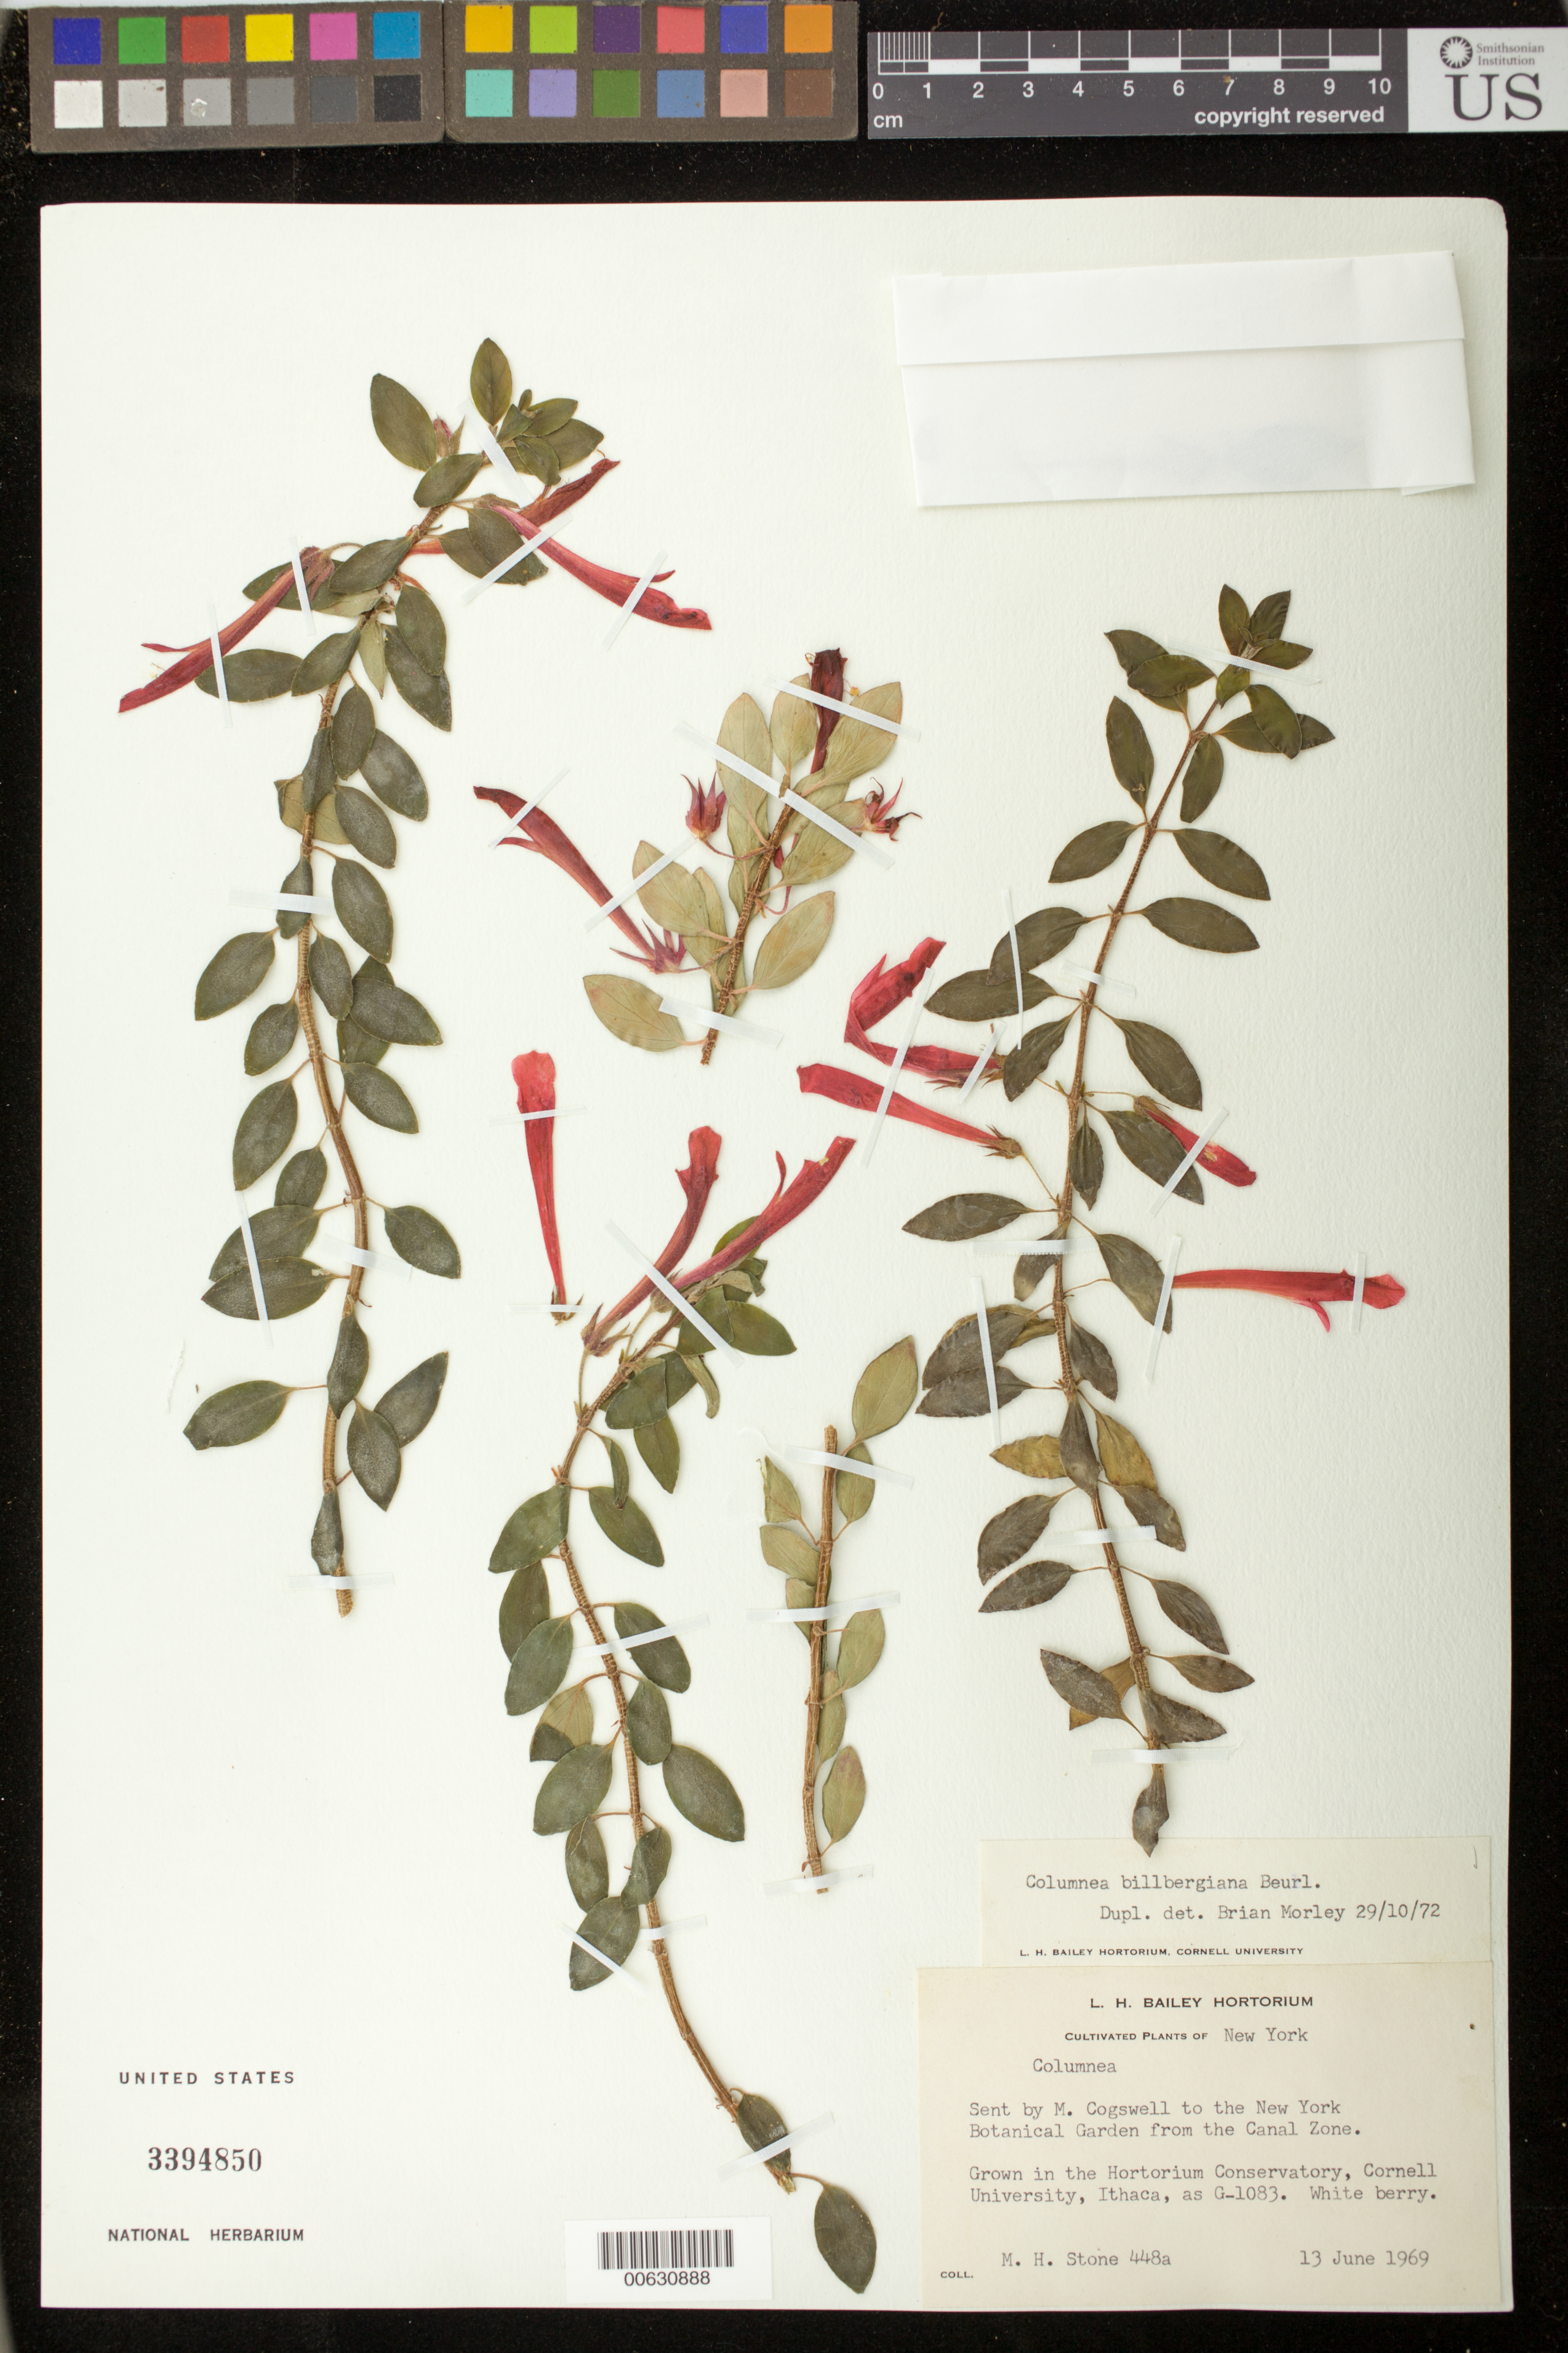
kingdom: Plantae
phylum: Tracheophyta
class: Magnoliopsida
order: Lamiales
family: Gesneriaceae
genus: Columnea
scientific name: Columnea billbergiana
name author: Beurl.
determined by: Skog, Laurence E.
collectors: M. Stone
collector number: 448 a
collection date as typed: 13 Jun 1969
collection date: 1969-06-13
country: Panama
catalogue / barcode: US 3394850